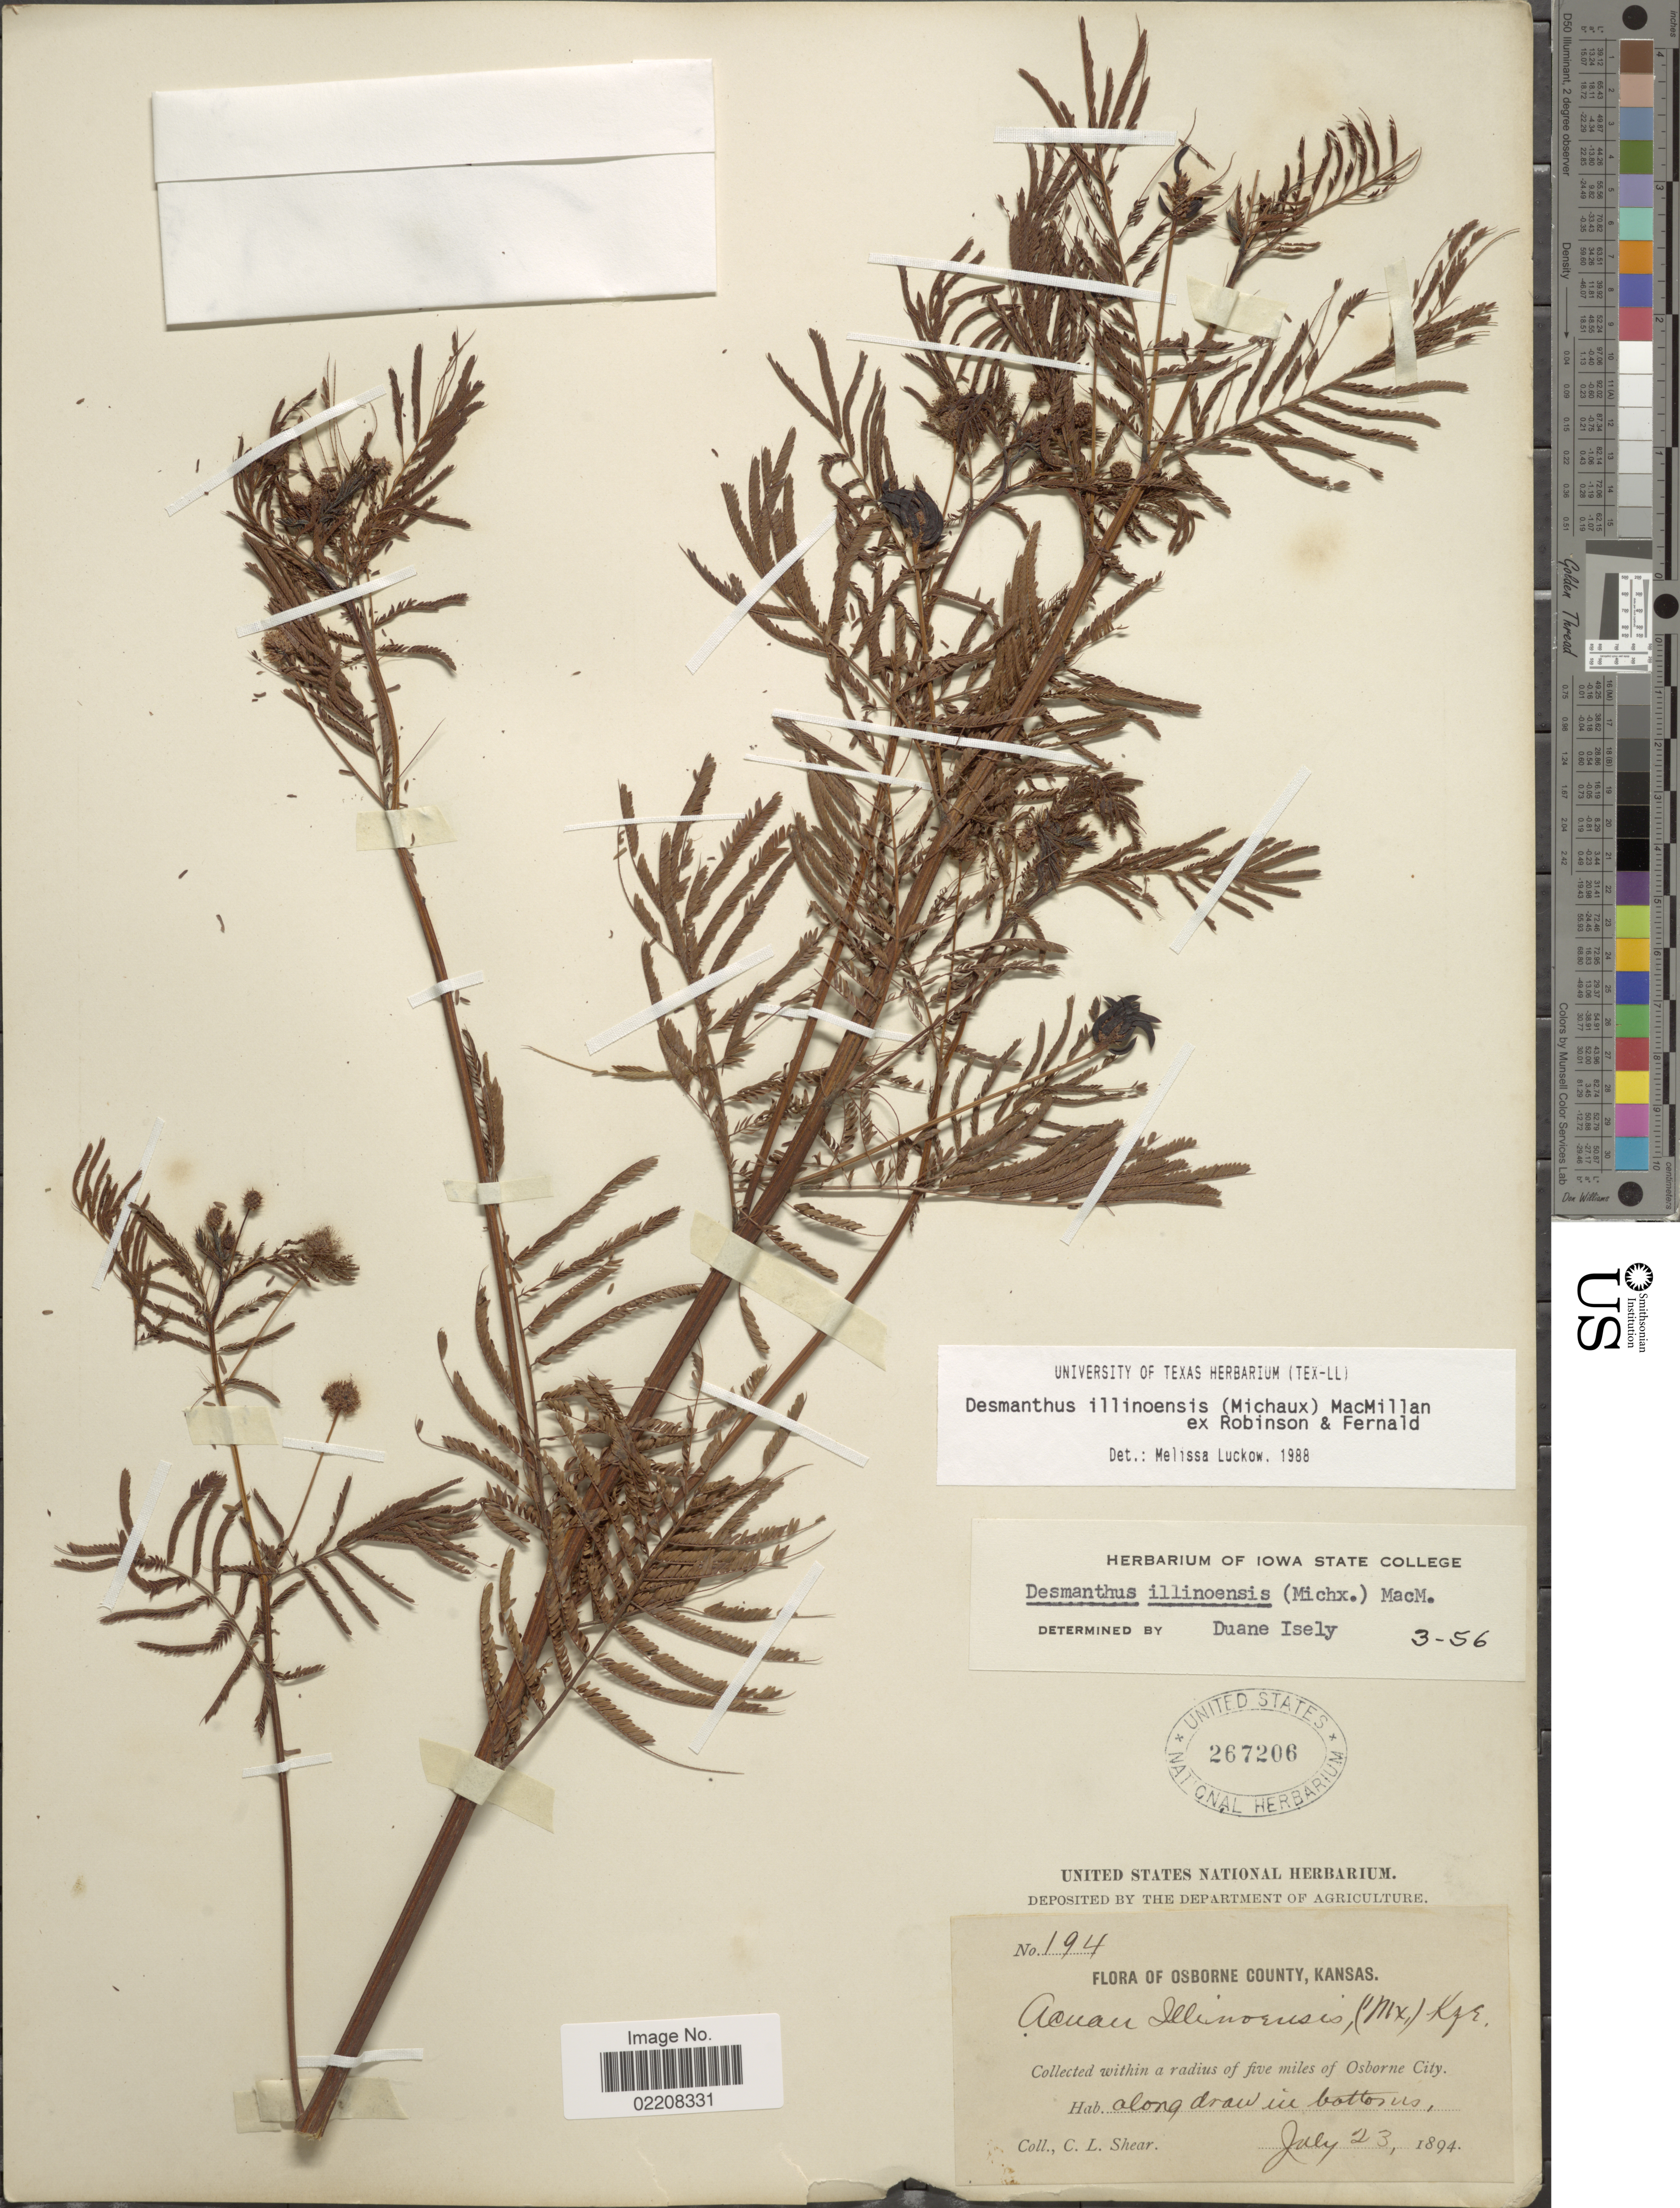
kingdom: Plantae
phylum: Tracheophyta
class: Magnoliopsida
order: Fabales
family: Fabaceae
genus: Desmanthus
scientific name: Desmanthus illinoensis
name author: (Michx.) MacMill.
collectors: C. L. Shear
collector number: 194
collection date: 1894-07-23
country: United States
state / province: Kansas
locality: Osborne County, Kansas. Collected within a radius of five miles of Osborne City.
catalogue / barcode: US 267206